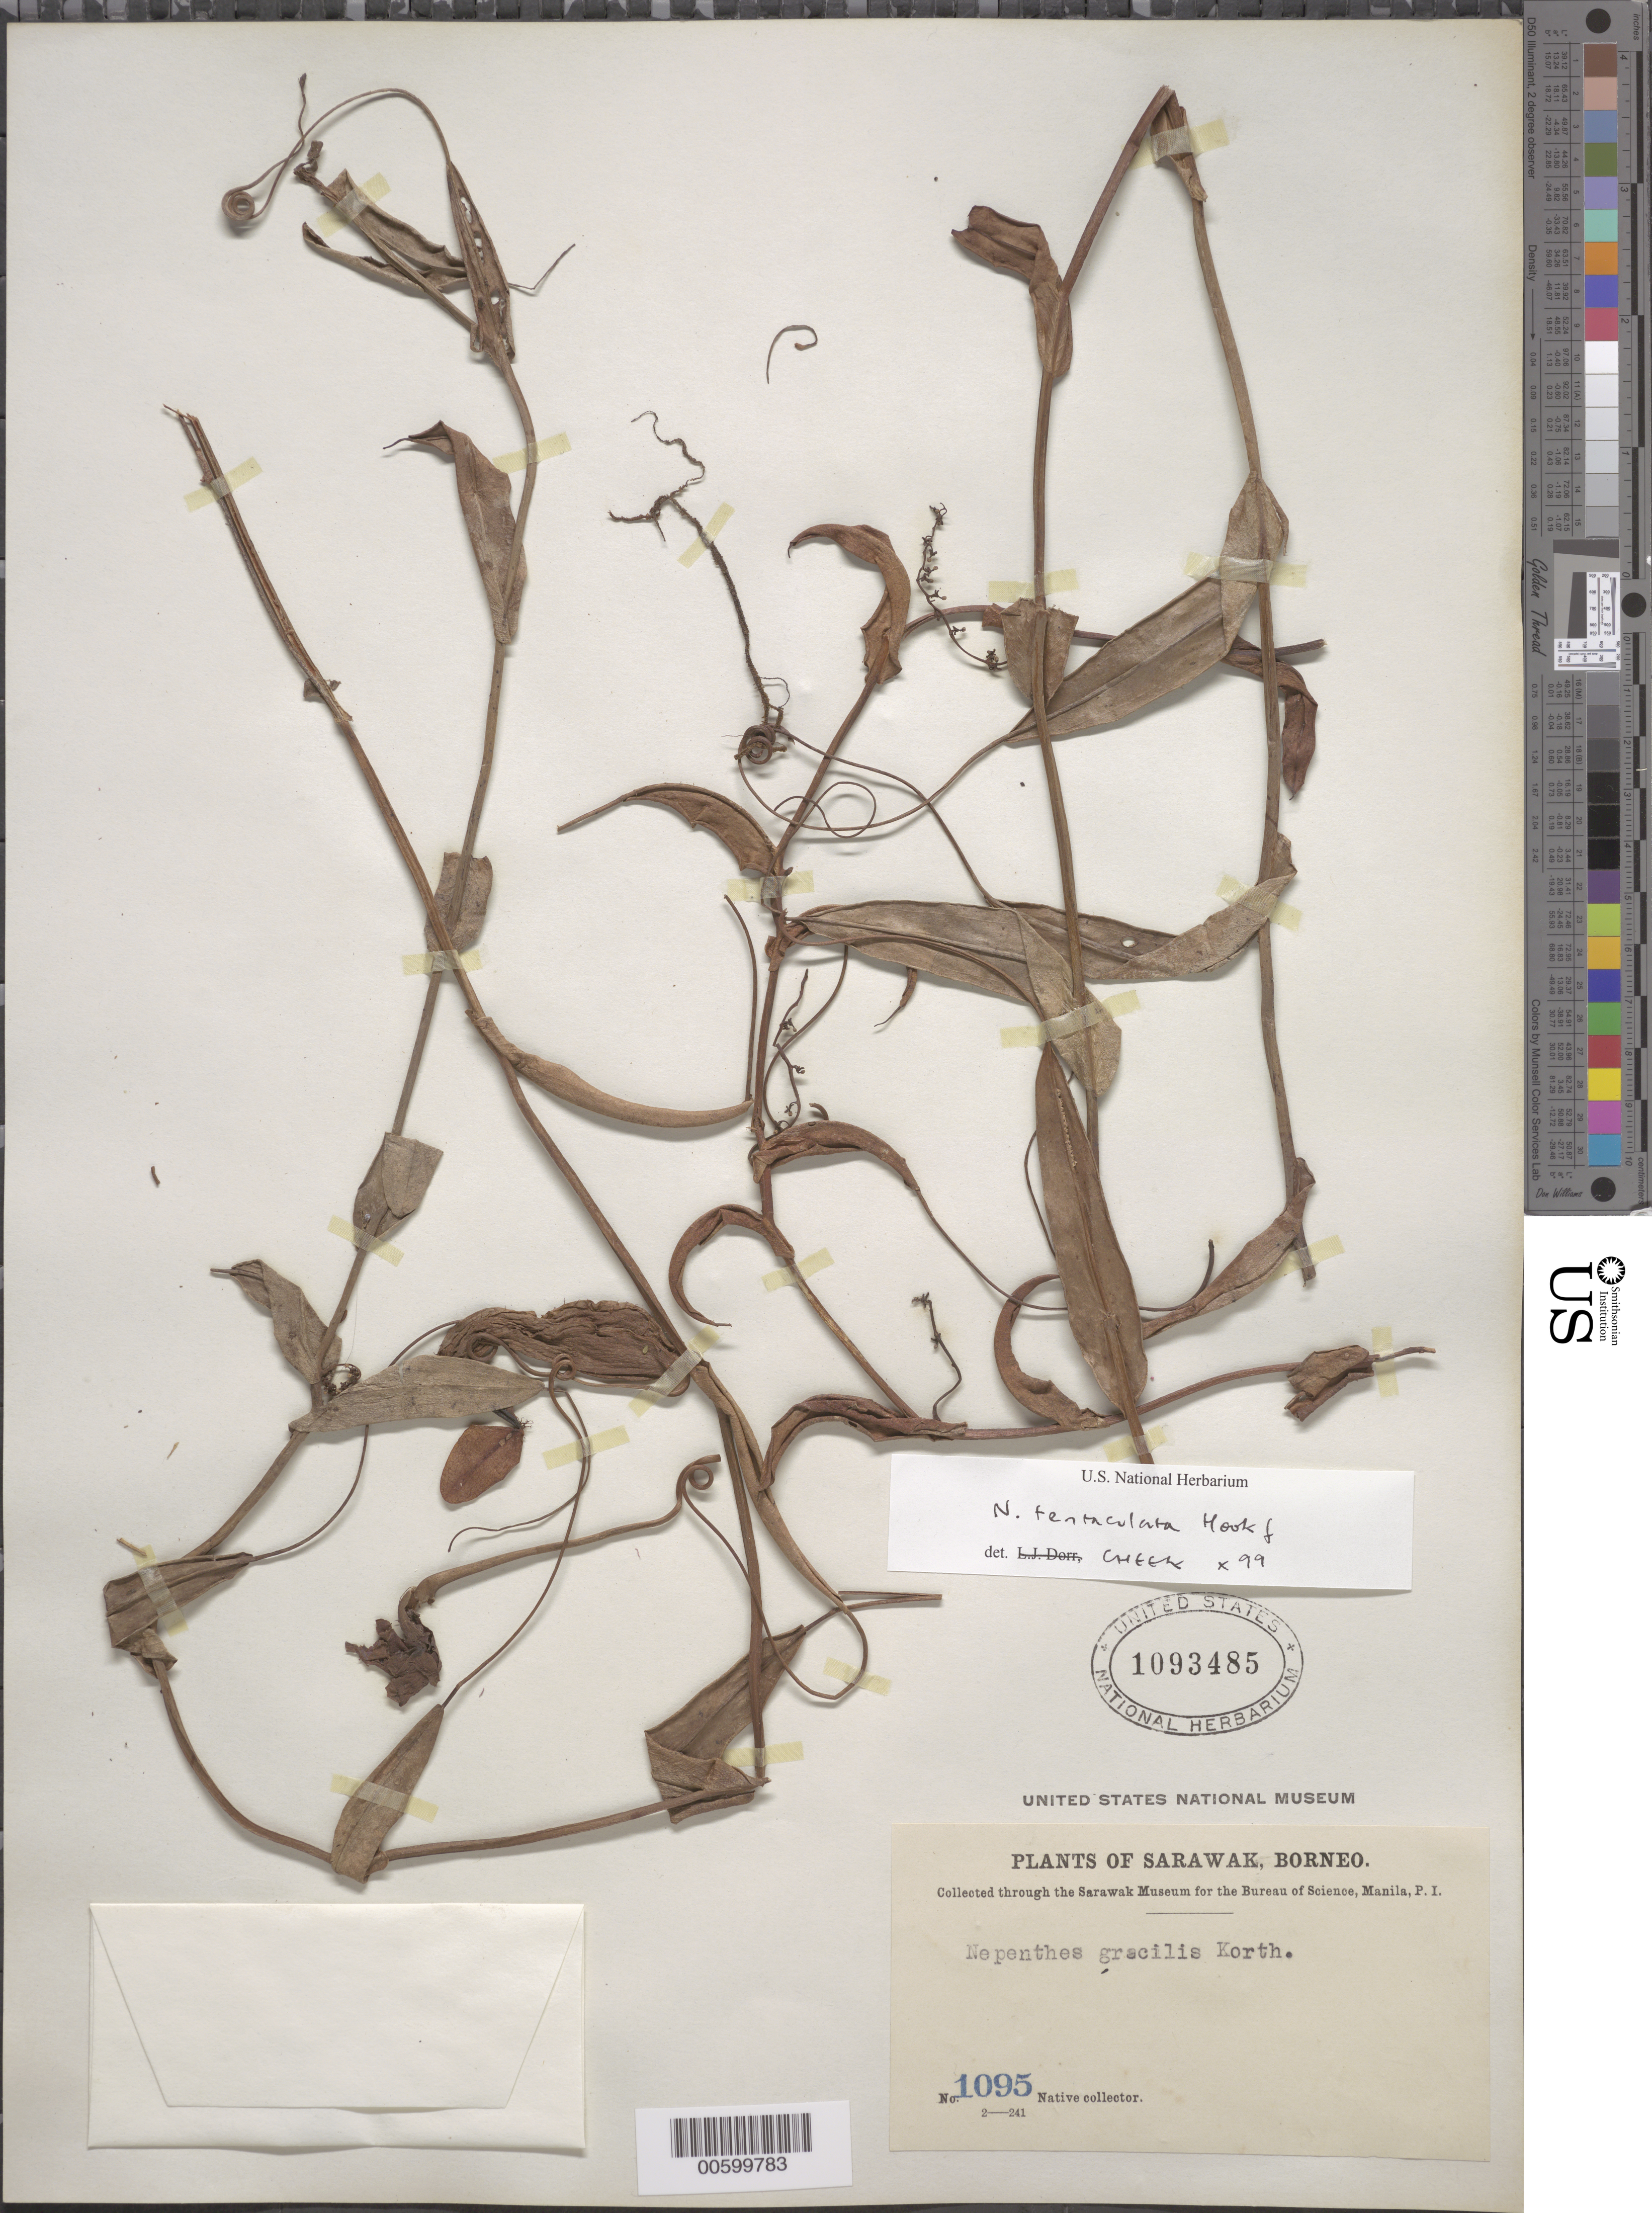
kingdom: Plantae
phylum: Tracheophyta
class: Magnoliopsida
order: Caryophyllales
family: Nepenthaceae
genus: Nepenthes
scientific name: Nepenthes tentaculata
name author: Hook. f.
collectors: Native collector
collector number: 1095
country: Malaysia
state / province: Sarawak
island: Borneo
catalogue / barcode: US 1093485